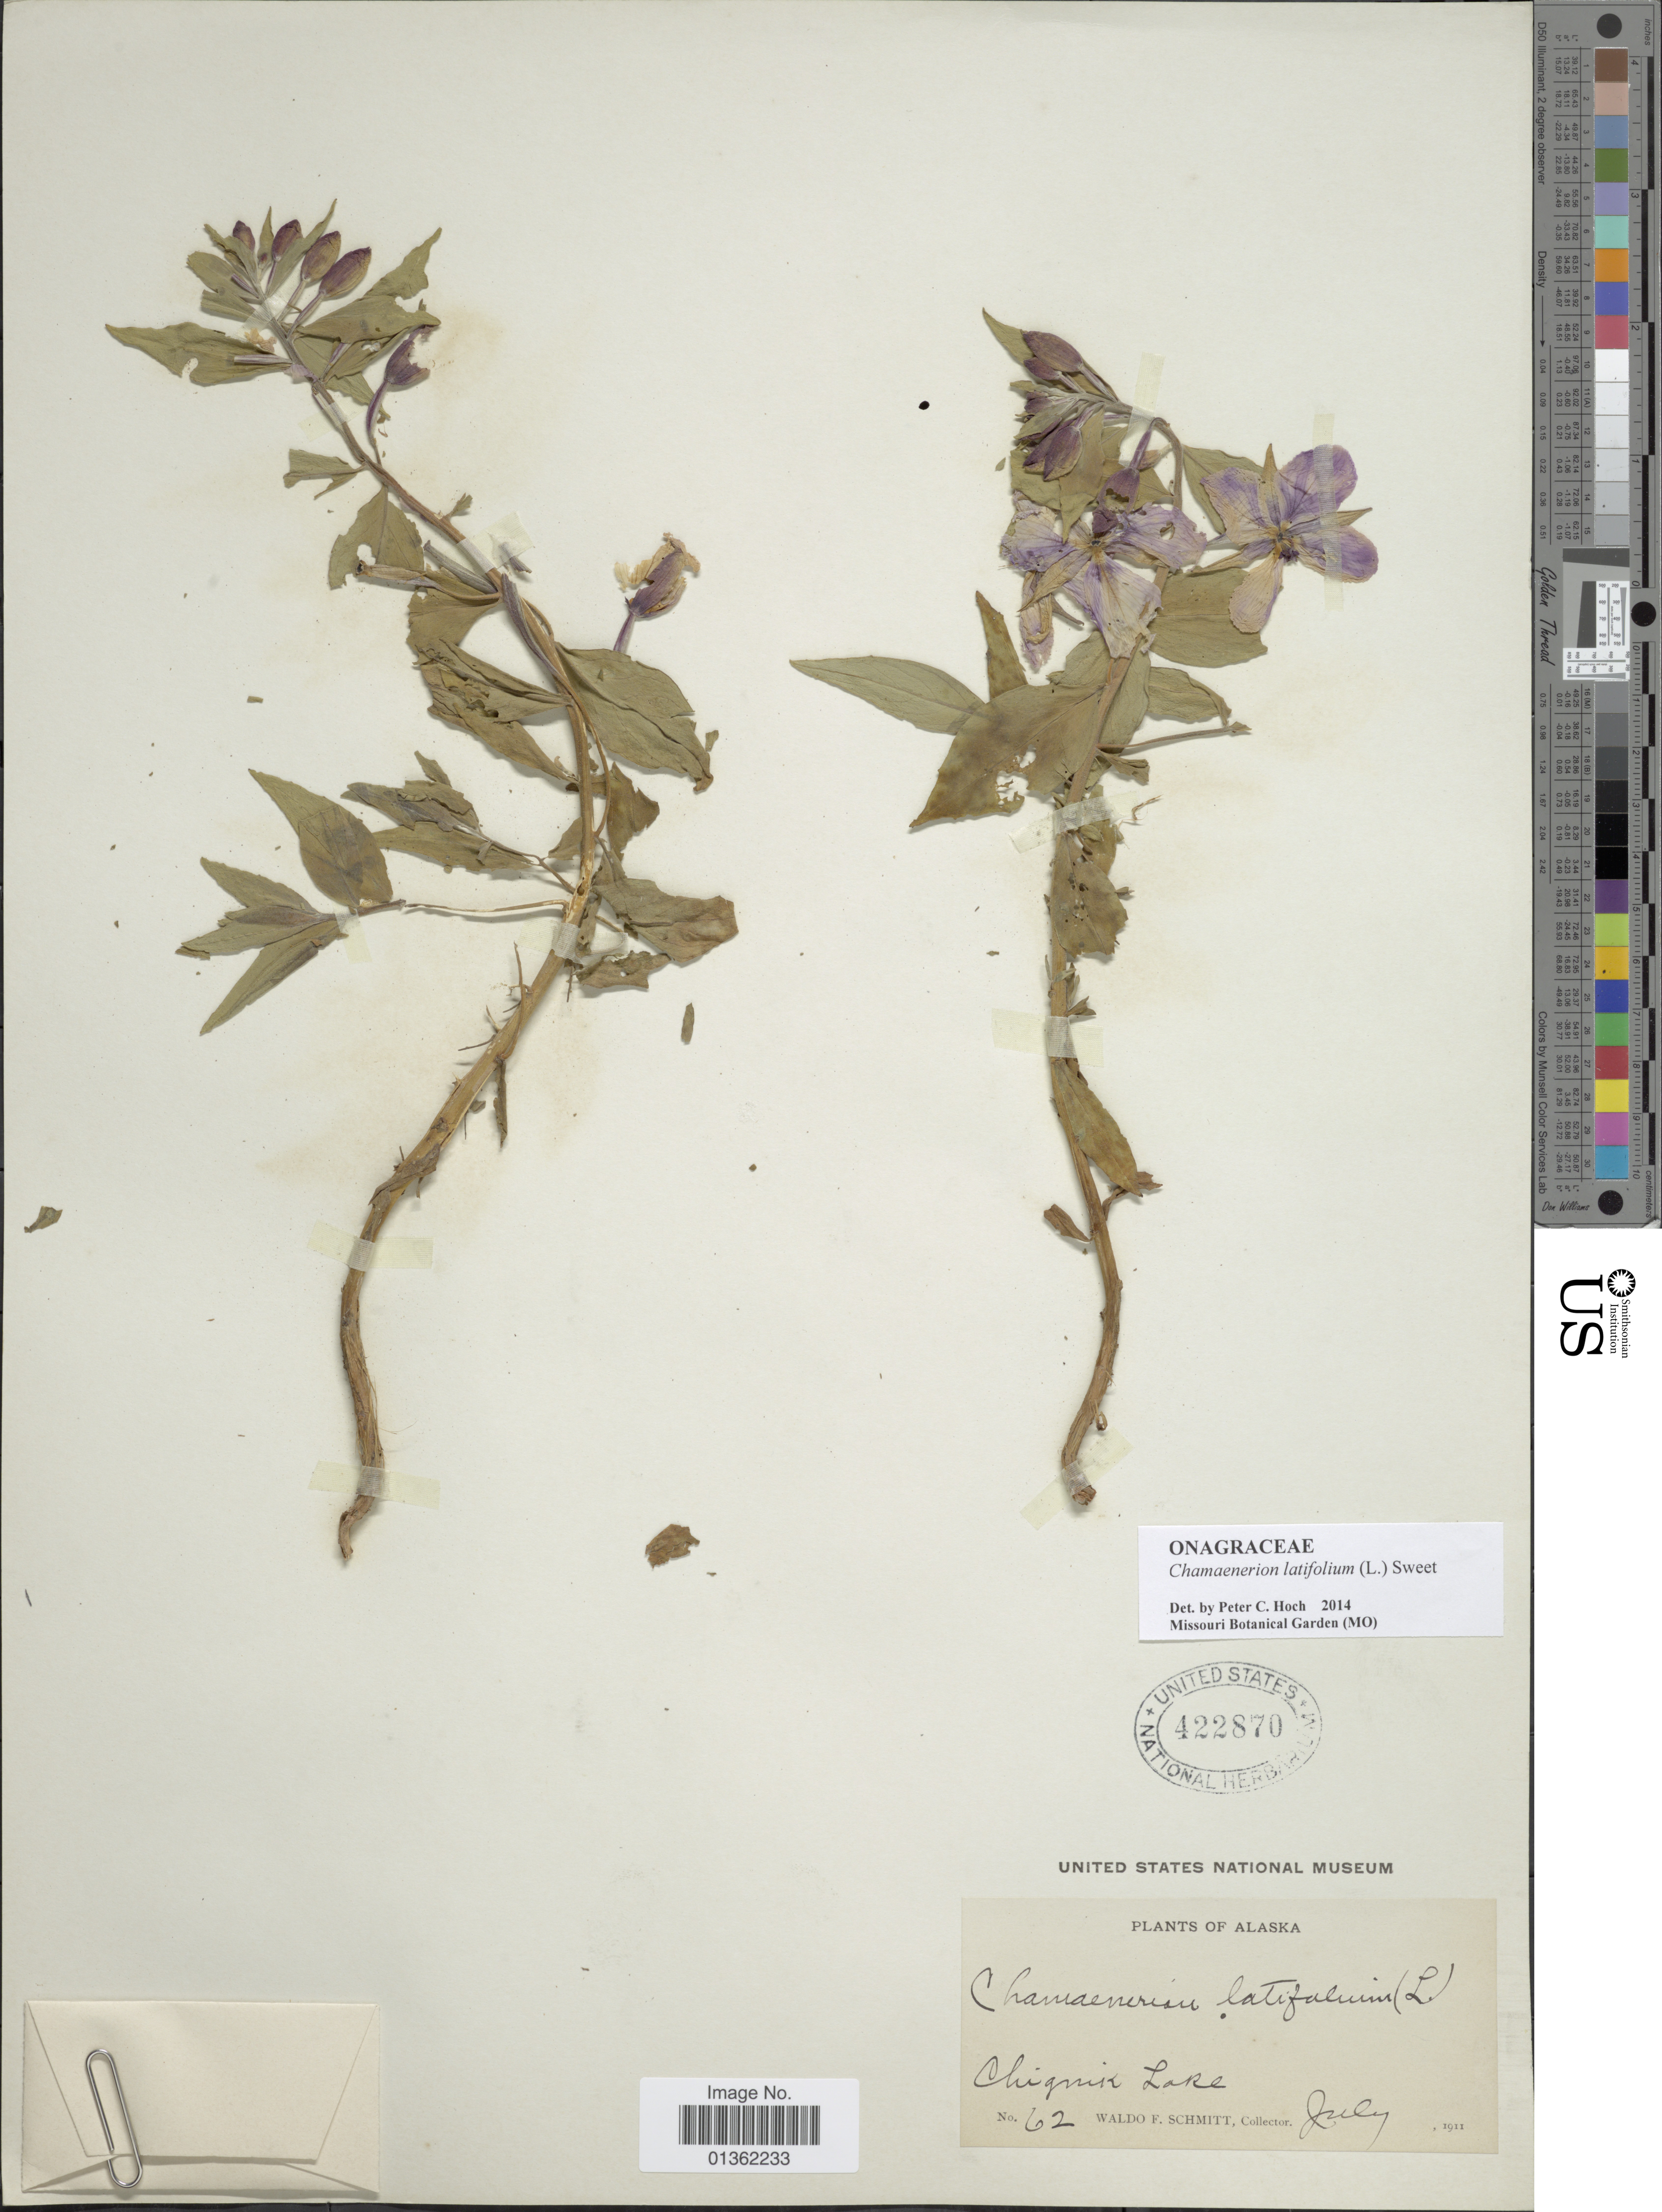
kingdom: Plantae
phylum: Tracheophyta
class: Magnoliopsida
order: Myrtales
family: Onagraceae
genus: Chamaenerion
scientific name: Chamaenerion latifolium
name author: (L.) Th. Fr. & Lange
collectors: W. F. Schmitt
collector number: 62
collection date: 1911-07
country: United States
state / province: Alaska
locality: Chignik Lake.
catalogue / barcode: US 422870